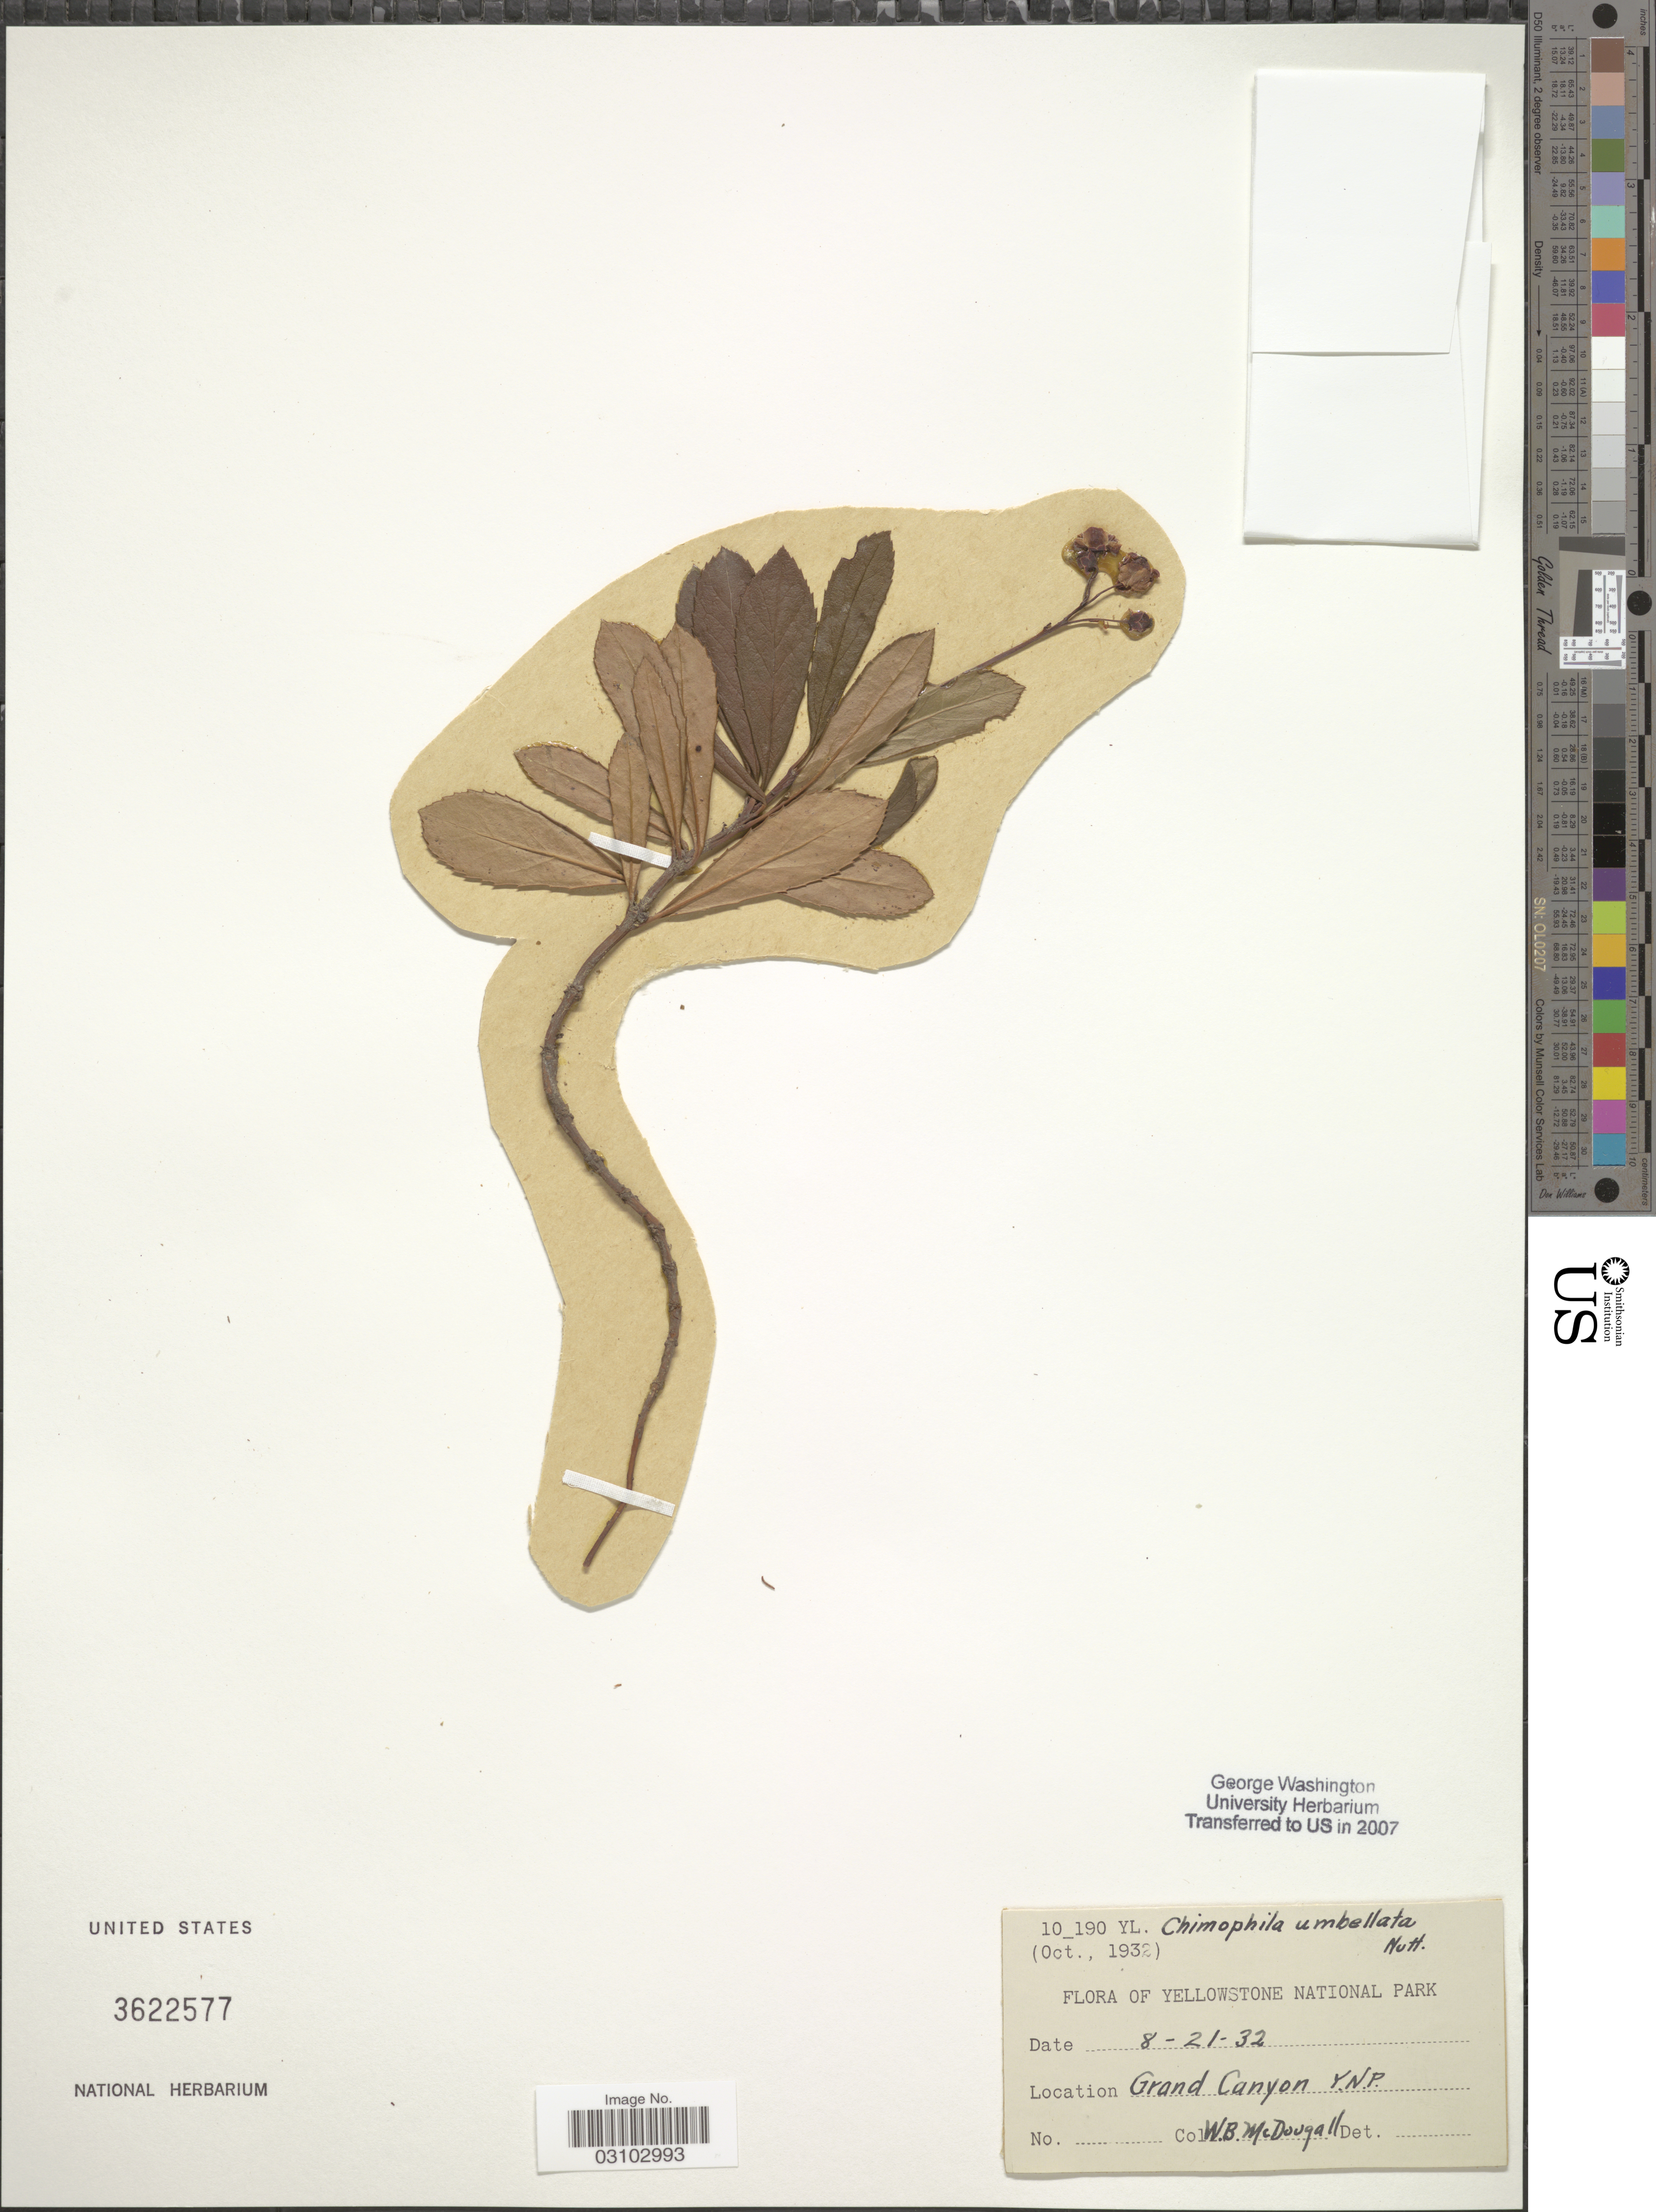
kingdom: Plantae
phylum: Tracheophyta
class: Magnoliopsida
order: Ericales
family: Ericaceae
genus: Chimaphila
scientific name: Chimaphila umbellata subsp. occidentalis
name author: (Rydb.) Hultén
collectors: W. B. McDougall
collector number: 10_190 YL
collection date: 1932-08-21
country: United States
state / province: Wyoming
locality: Yellowstone National Park. Grand Canyon.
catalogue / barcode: US 3622577